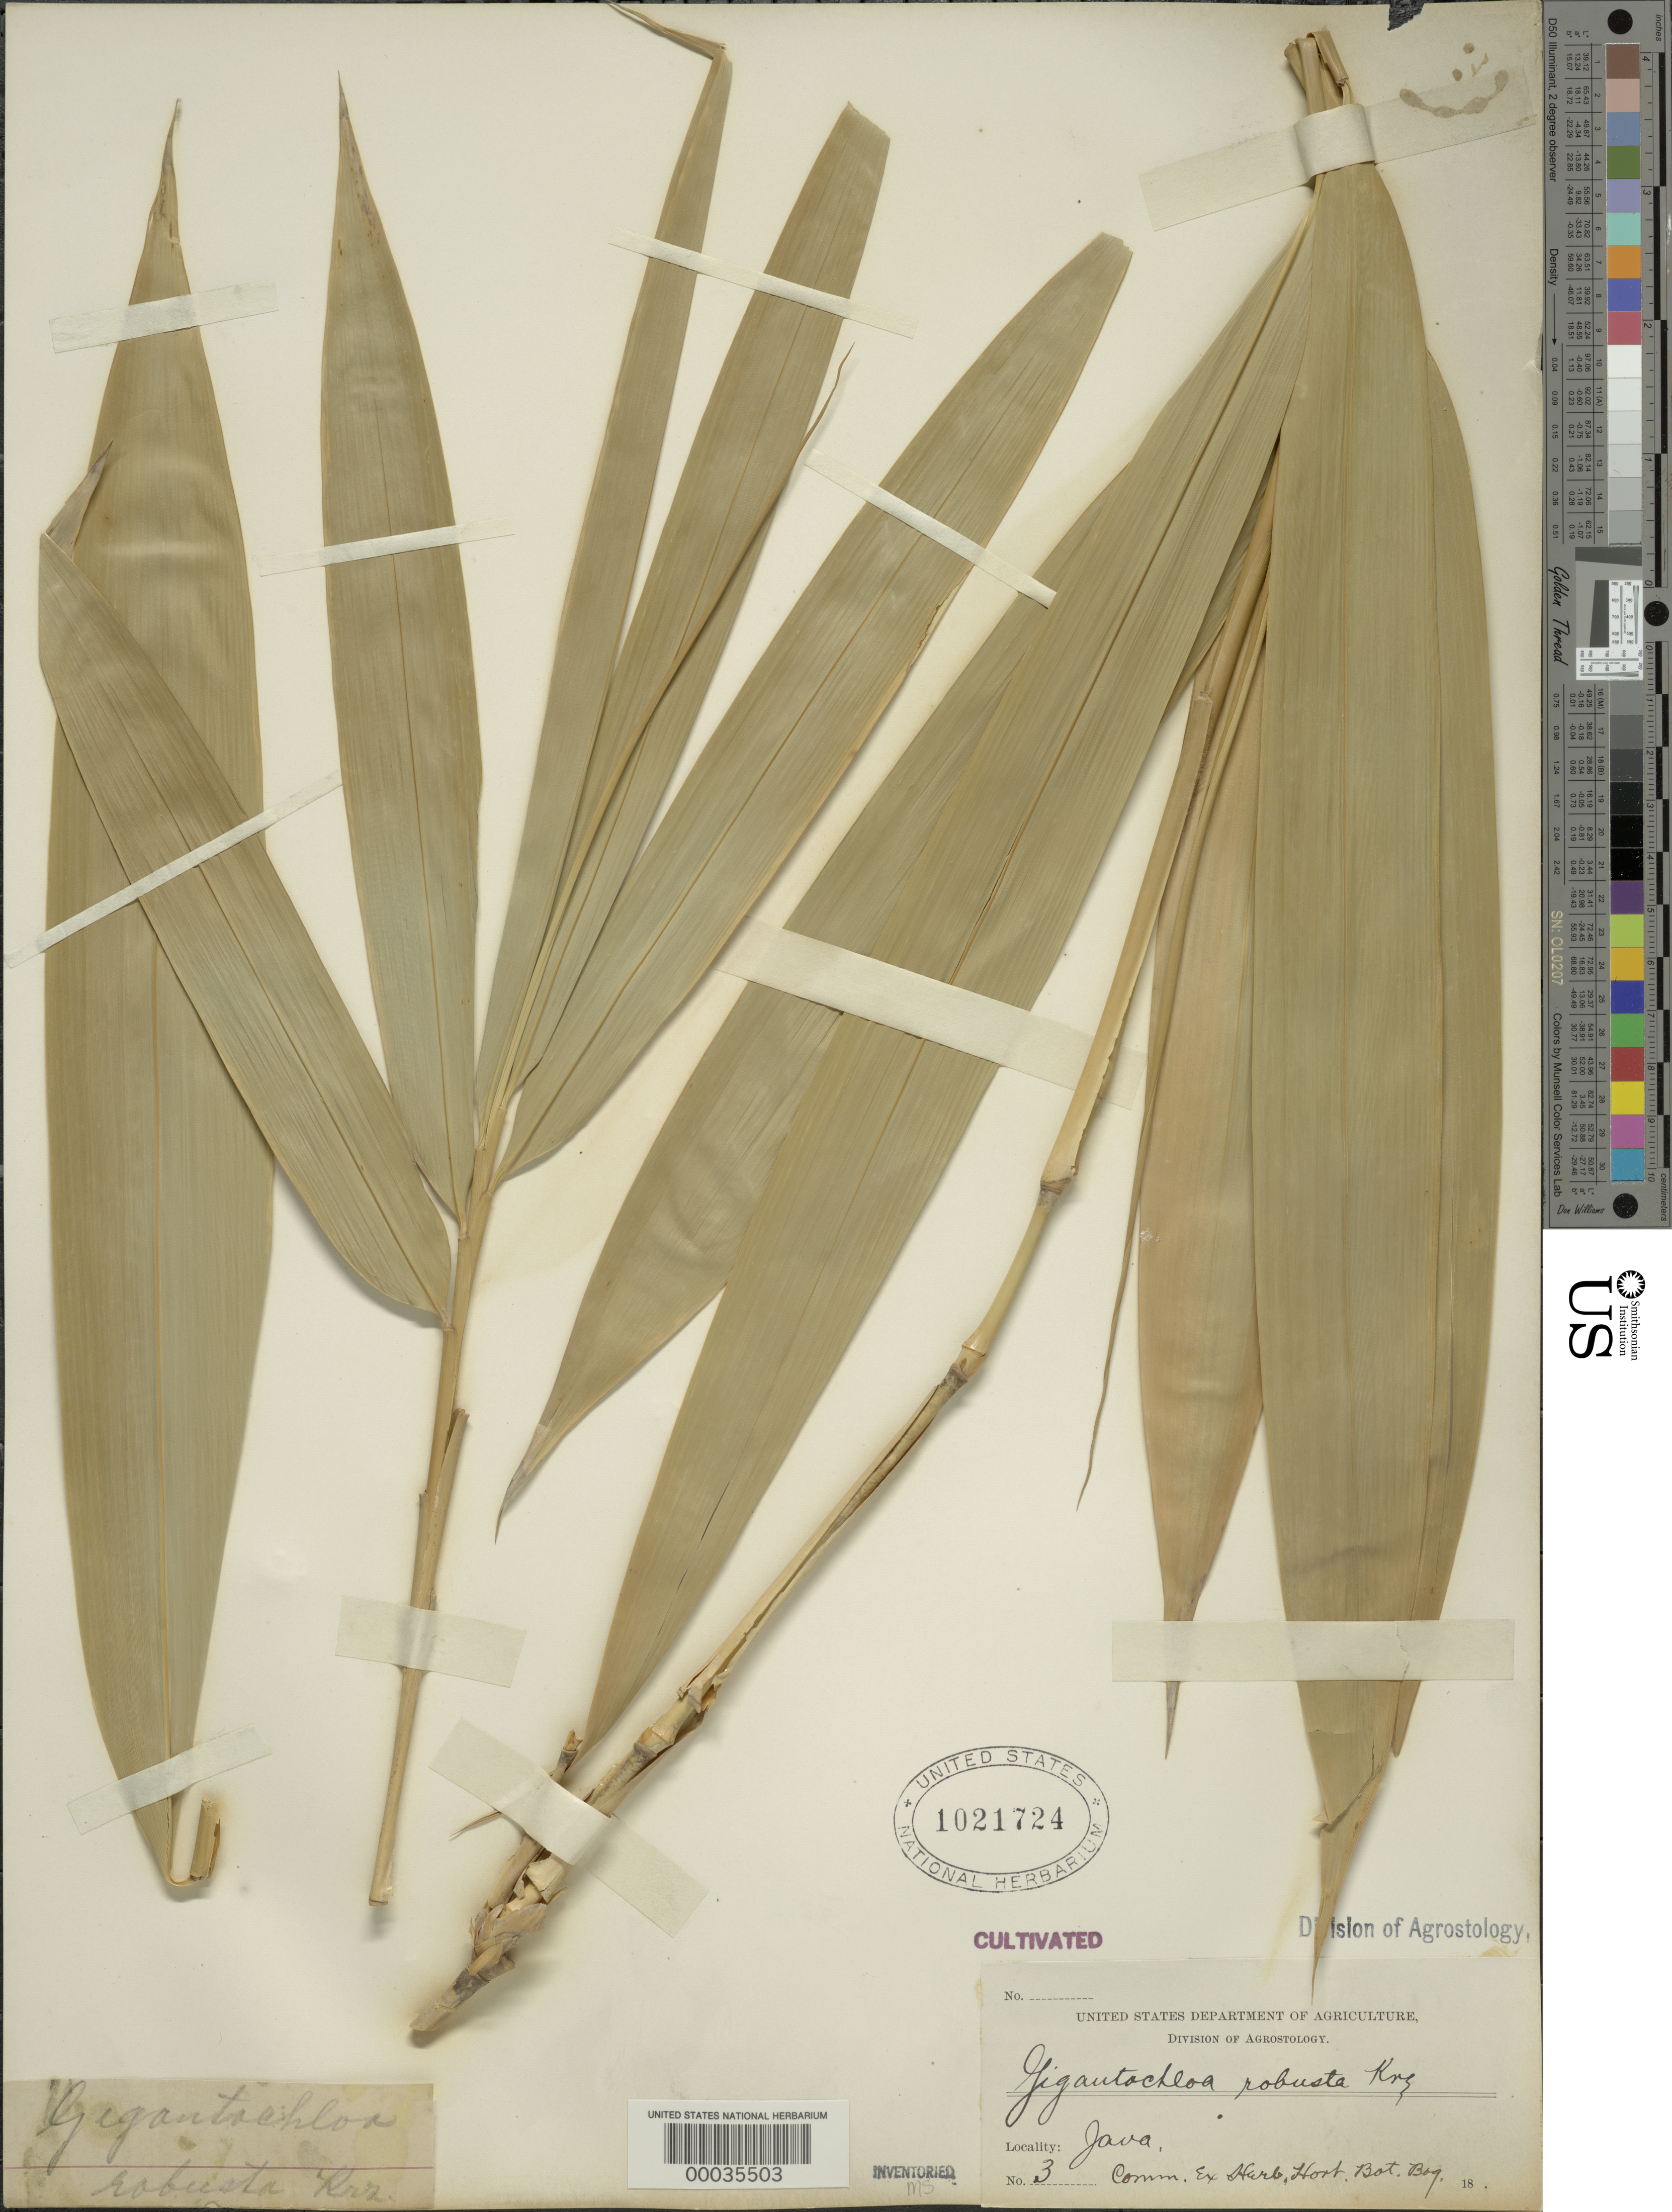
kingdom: Plantae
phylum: Tracheophyta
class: Liliopsida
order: Poales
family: Poaceae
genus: Dendrocalamus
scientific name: Dendrocalamus robusta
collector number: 3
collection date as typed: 19 Dec 1897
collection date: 1897-12-19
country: Indonesia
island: Java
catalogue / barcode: US 1021724